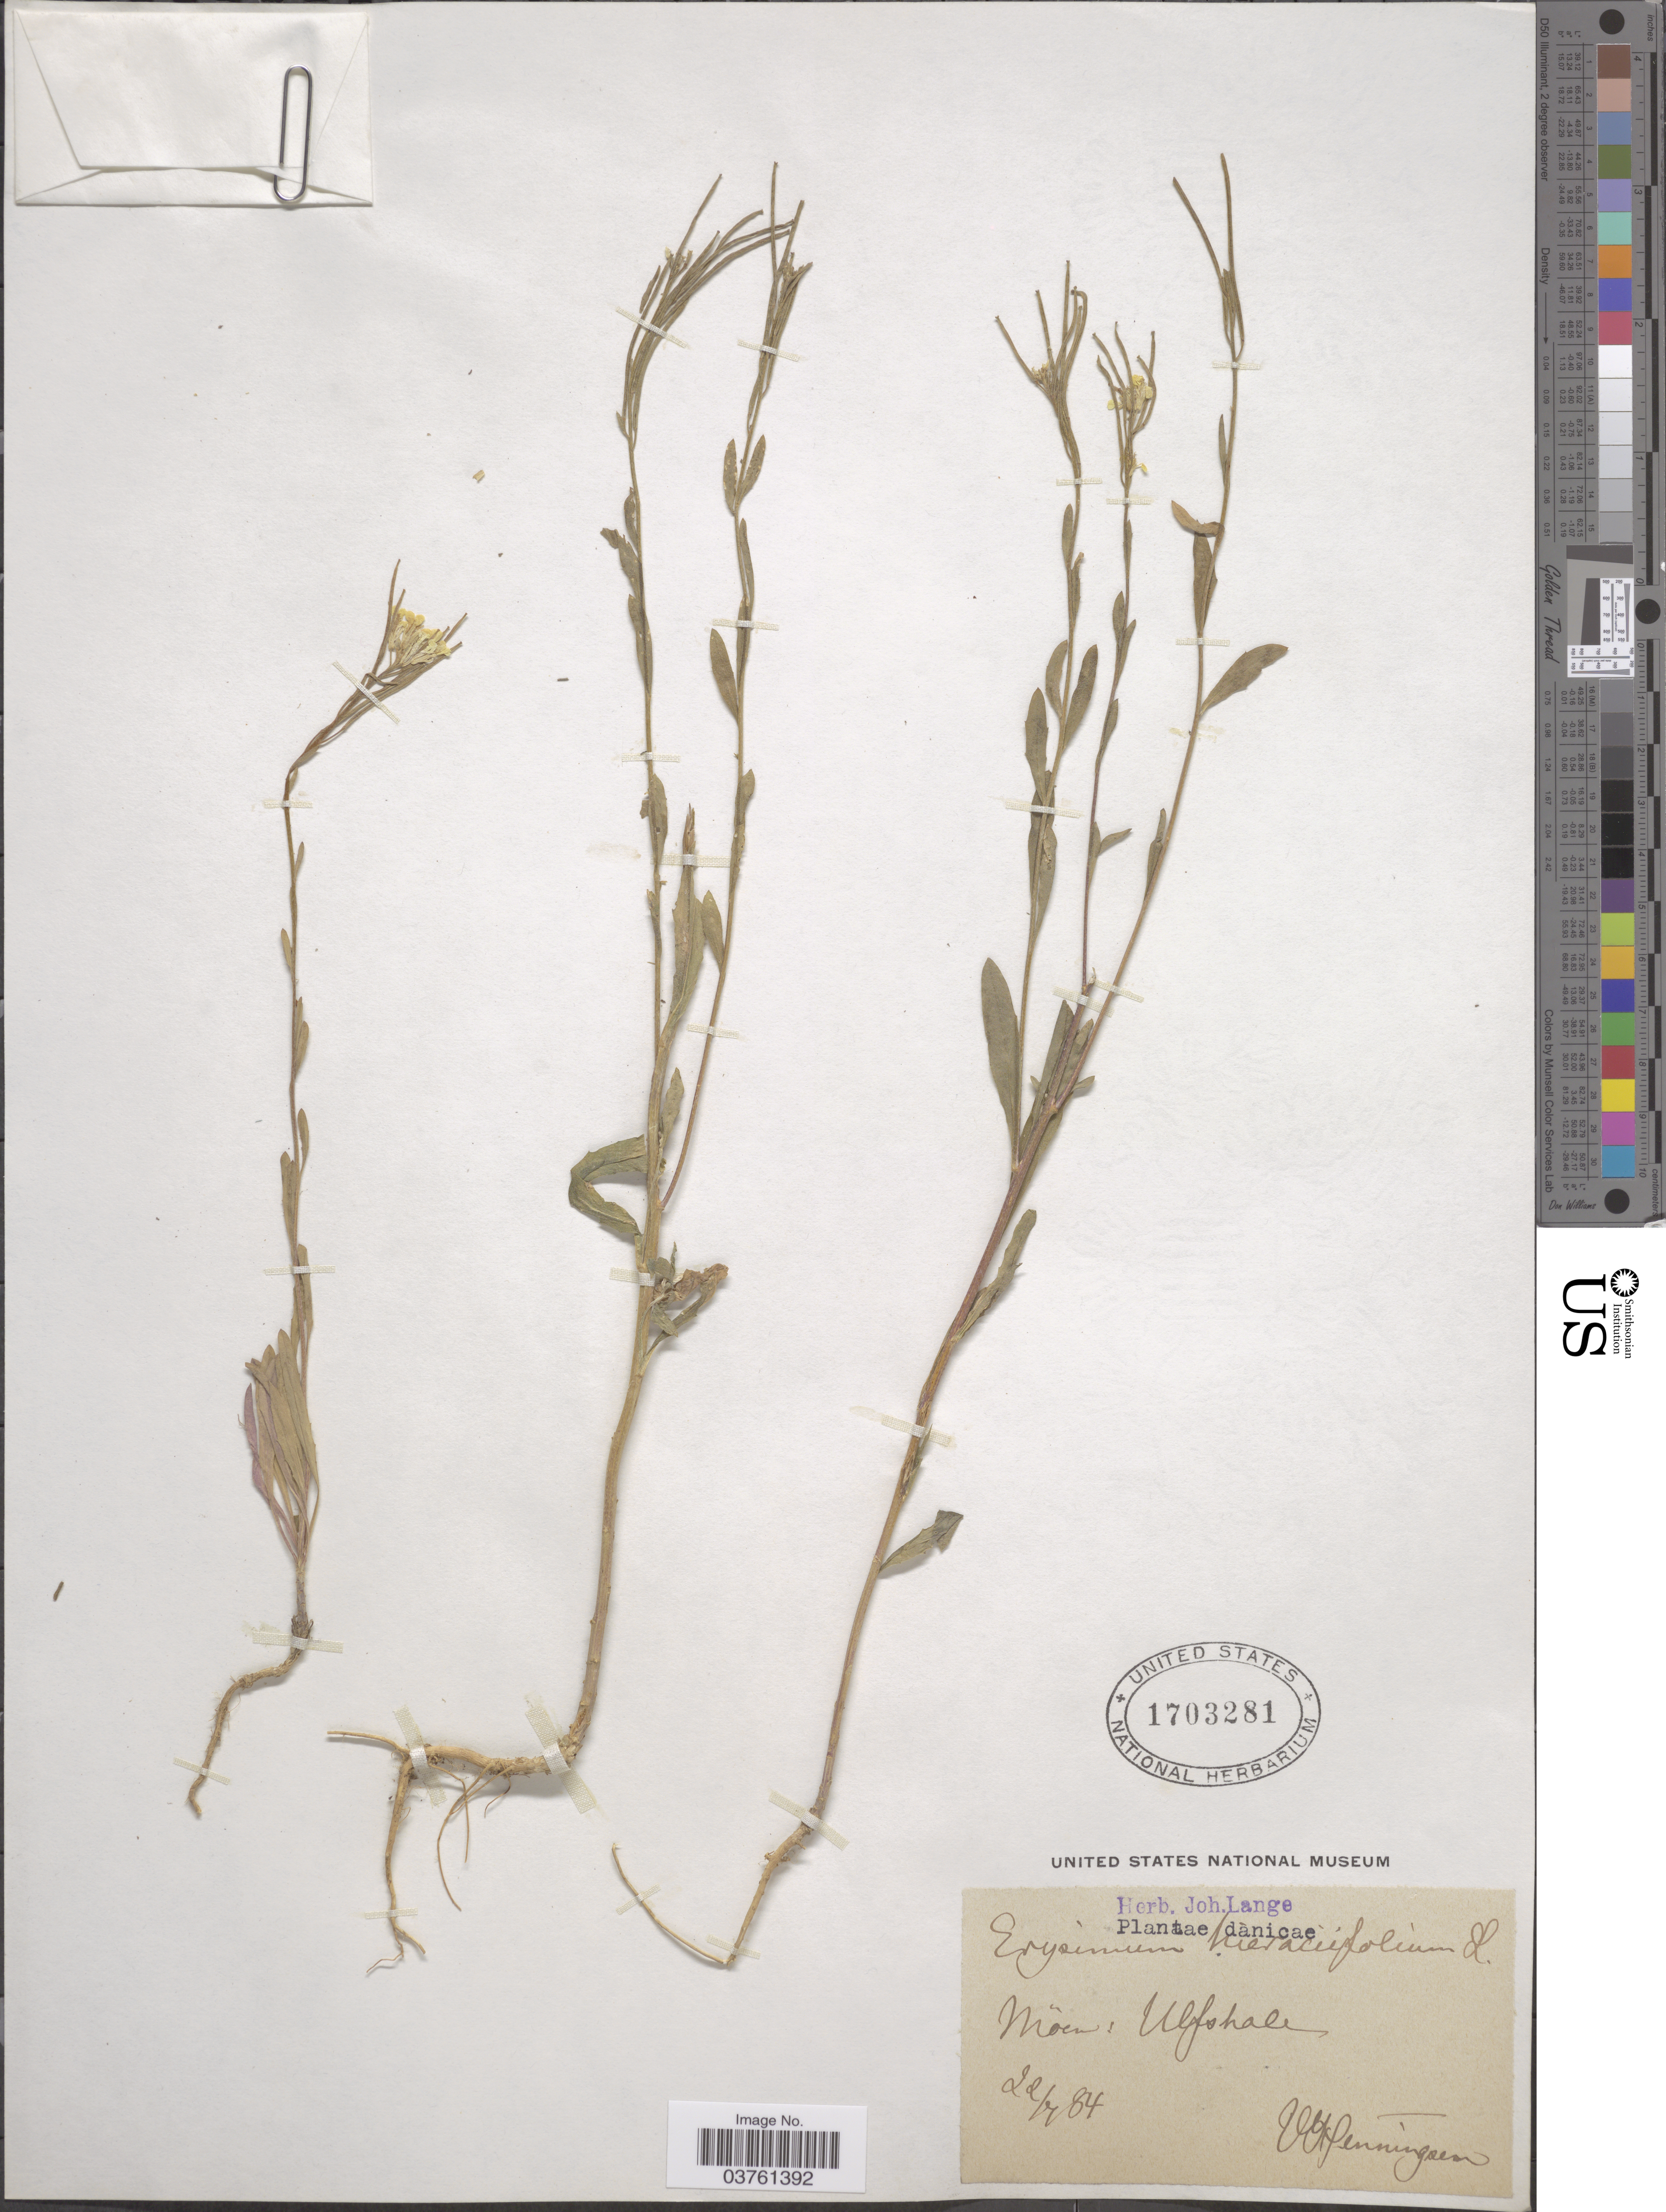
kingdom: Plantae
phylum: Tracheophyta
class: Magnoliopsida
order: Brassicales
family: Brassicaceae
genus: Erysimum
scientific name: Erysimum hieraciifolium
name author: L.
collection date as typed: Transcribed d/m/y: 22/7/84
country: Denmark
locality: Danicae. Möen: Ulfshale.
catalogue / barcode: US 1703281